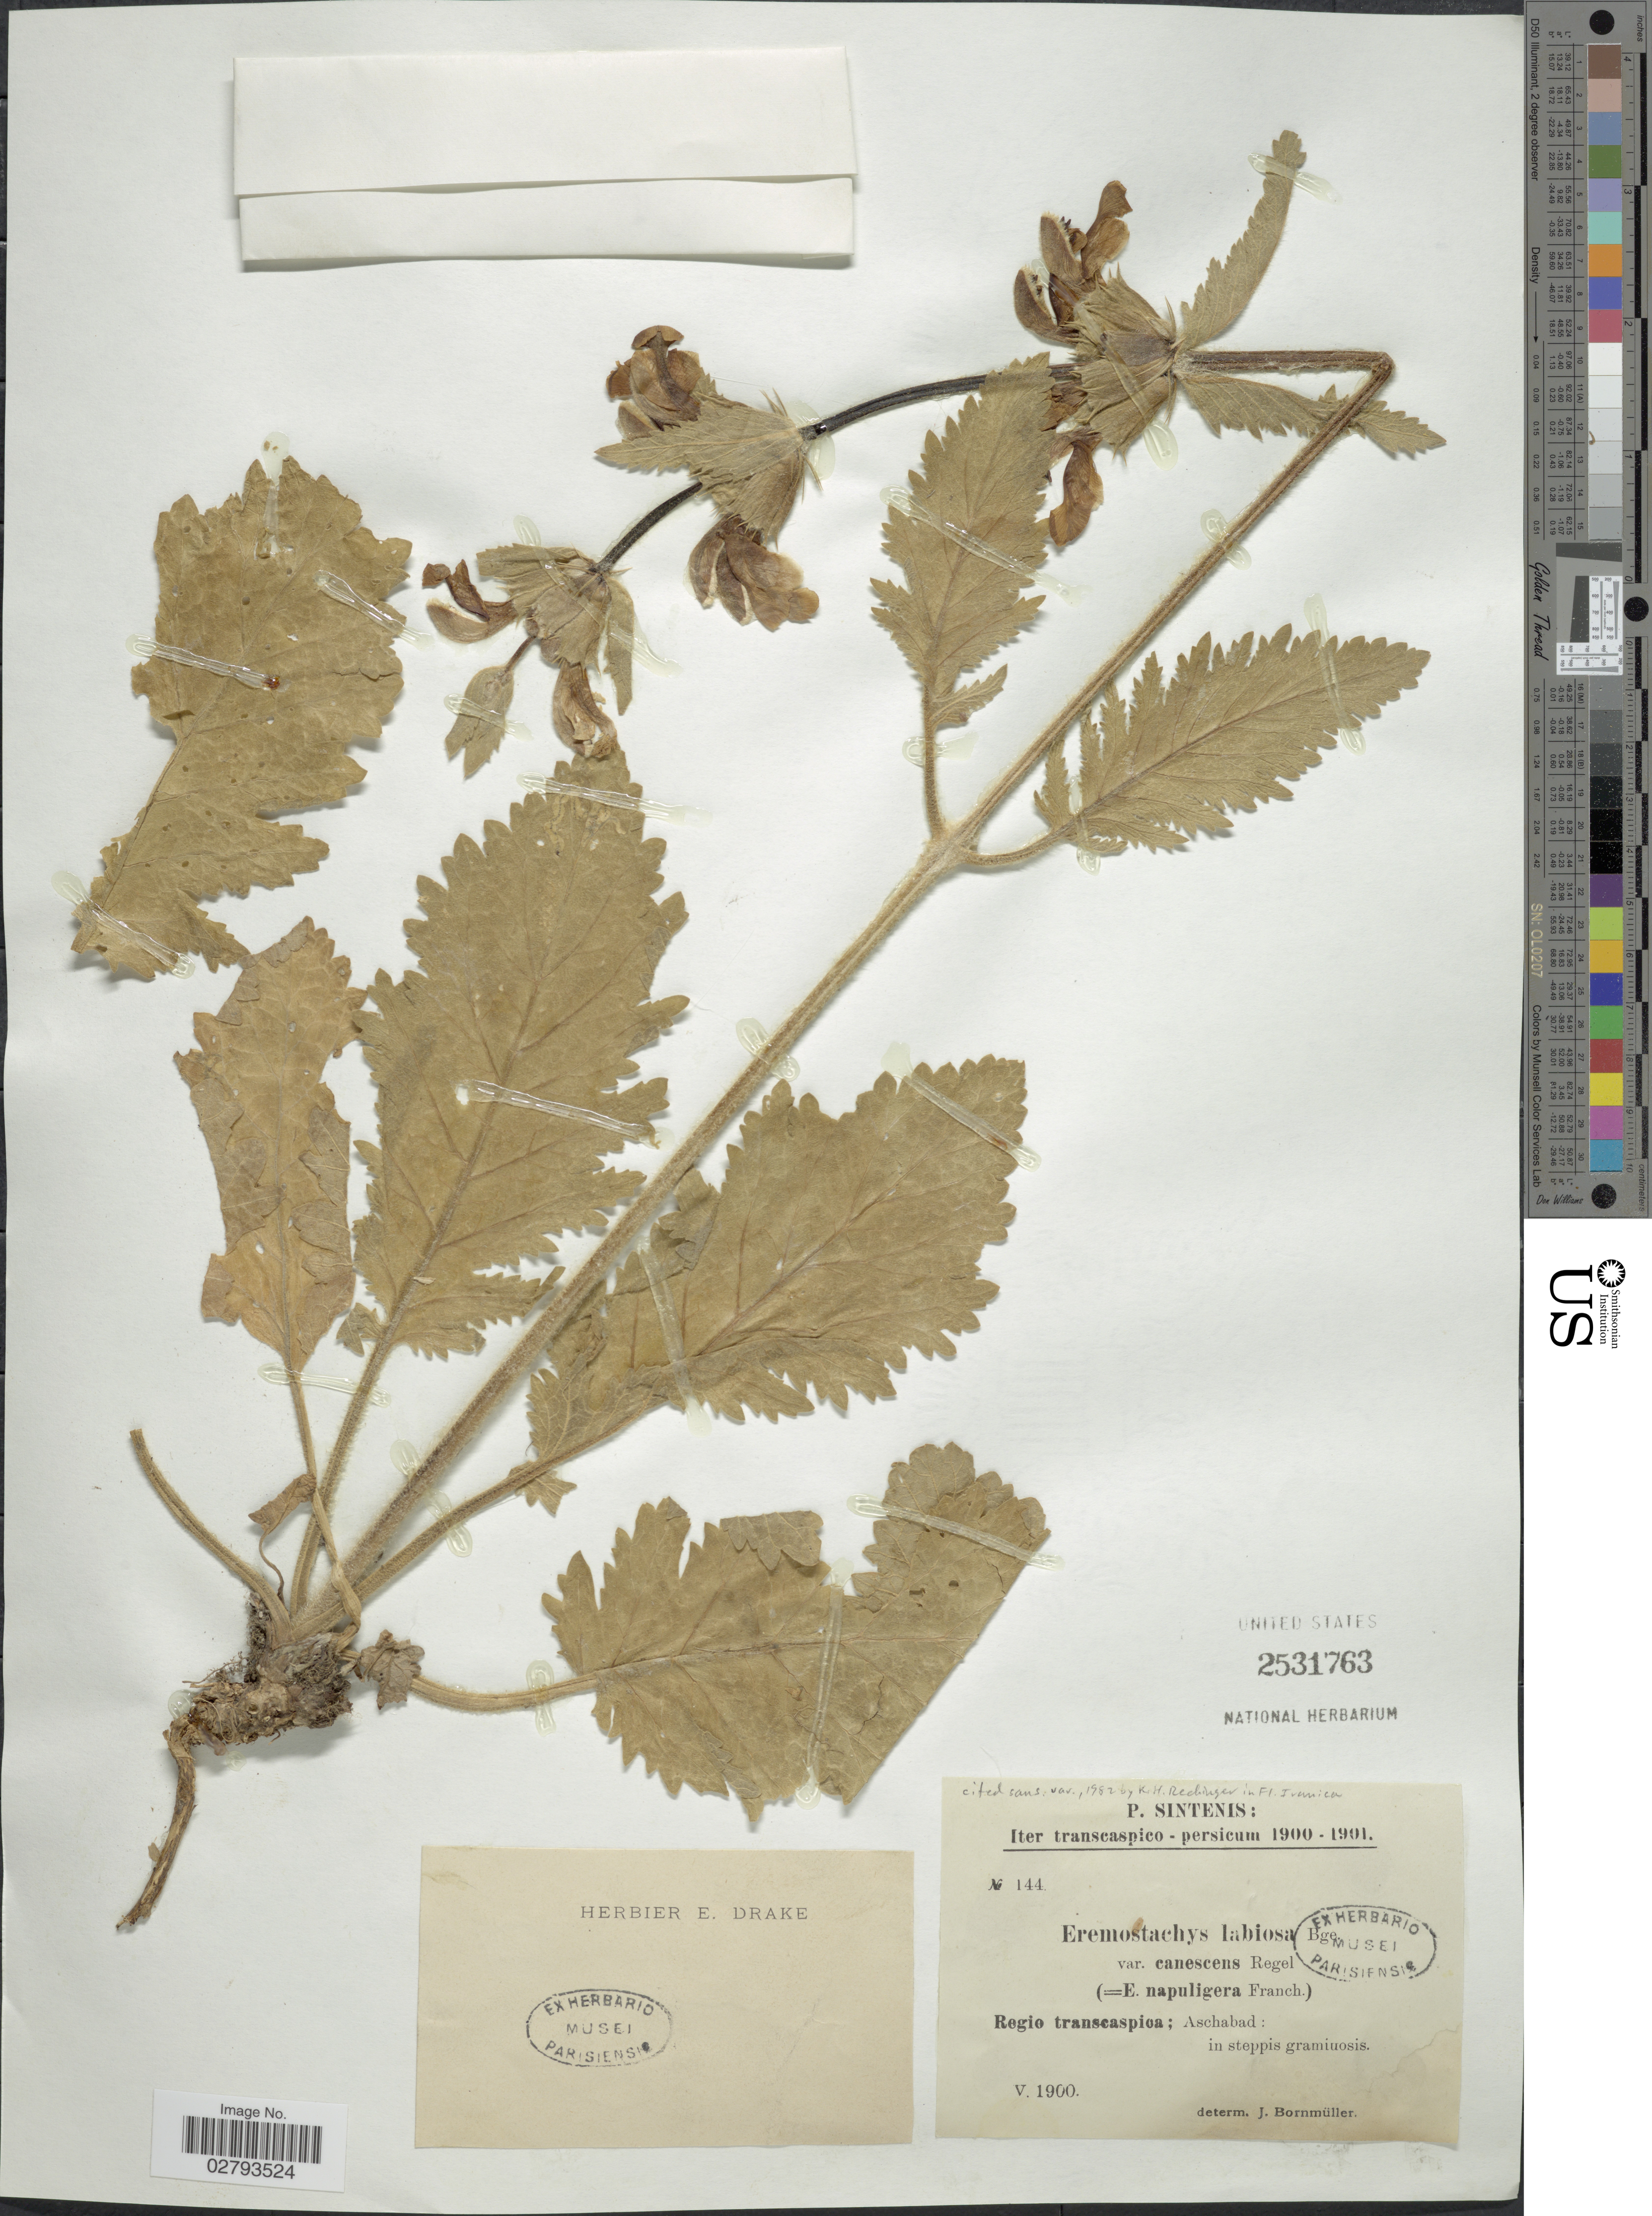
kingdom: Plantae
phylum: Tracheophyta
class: Magnoliopsida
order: Lamiales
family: Lamiaceae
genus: Eremostachys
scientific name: Eremostachys labiosa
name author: Bunge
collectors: P. Sintenis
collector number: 144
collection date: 1900-05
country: Iran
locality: Regio transcaspico; Aschabad: in steppis graminosis.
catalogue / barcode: US 2531763